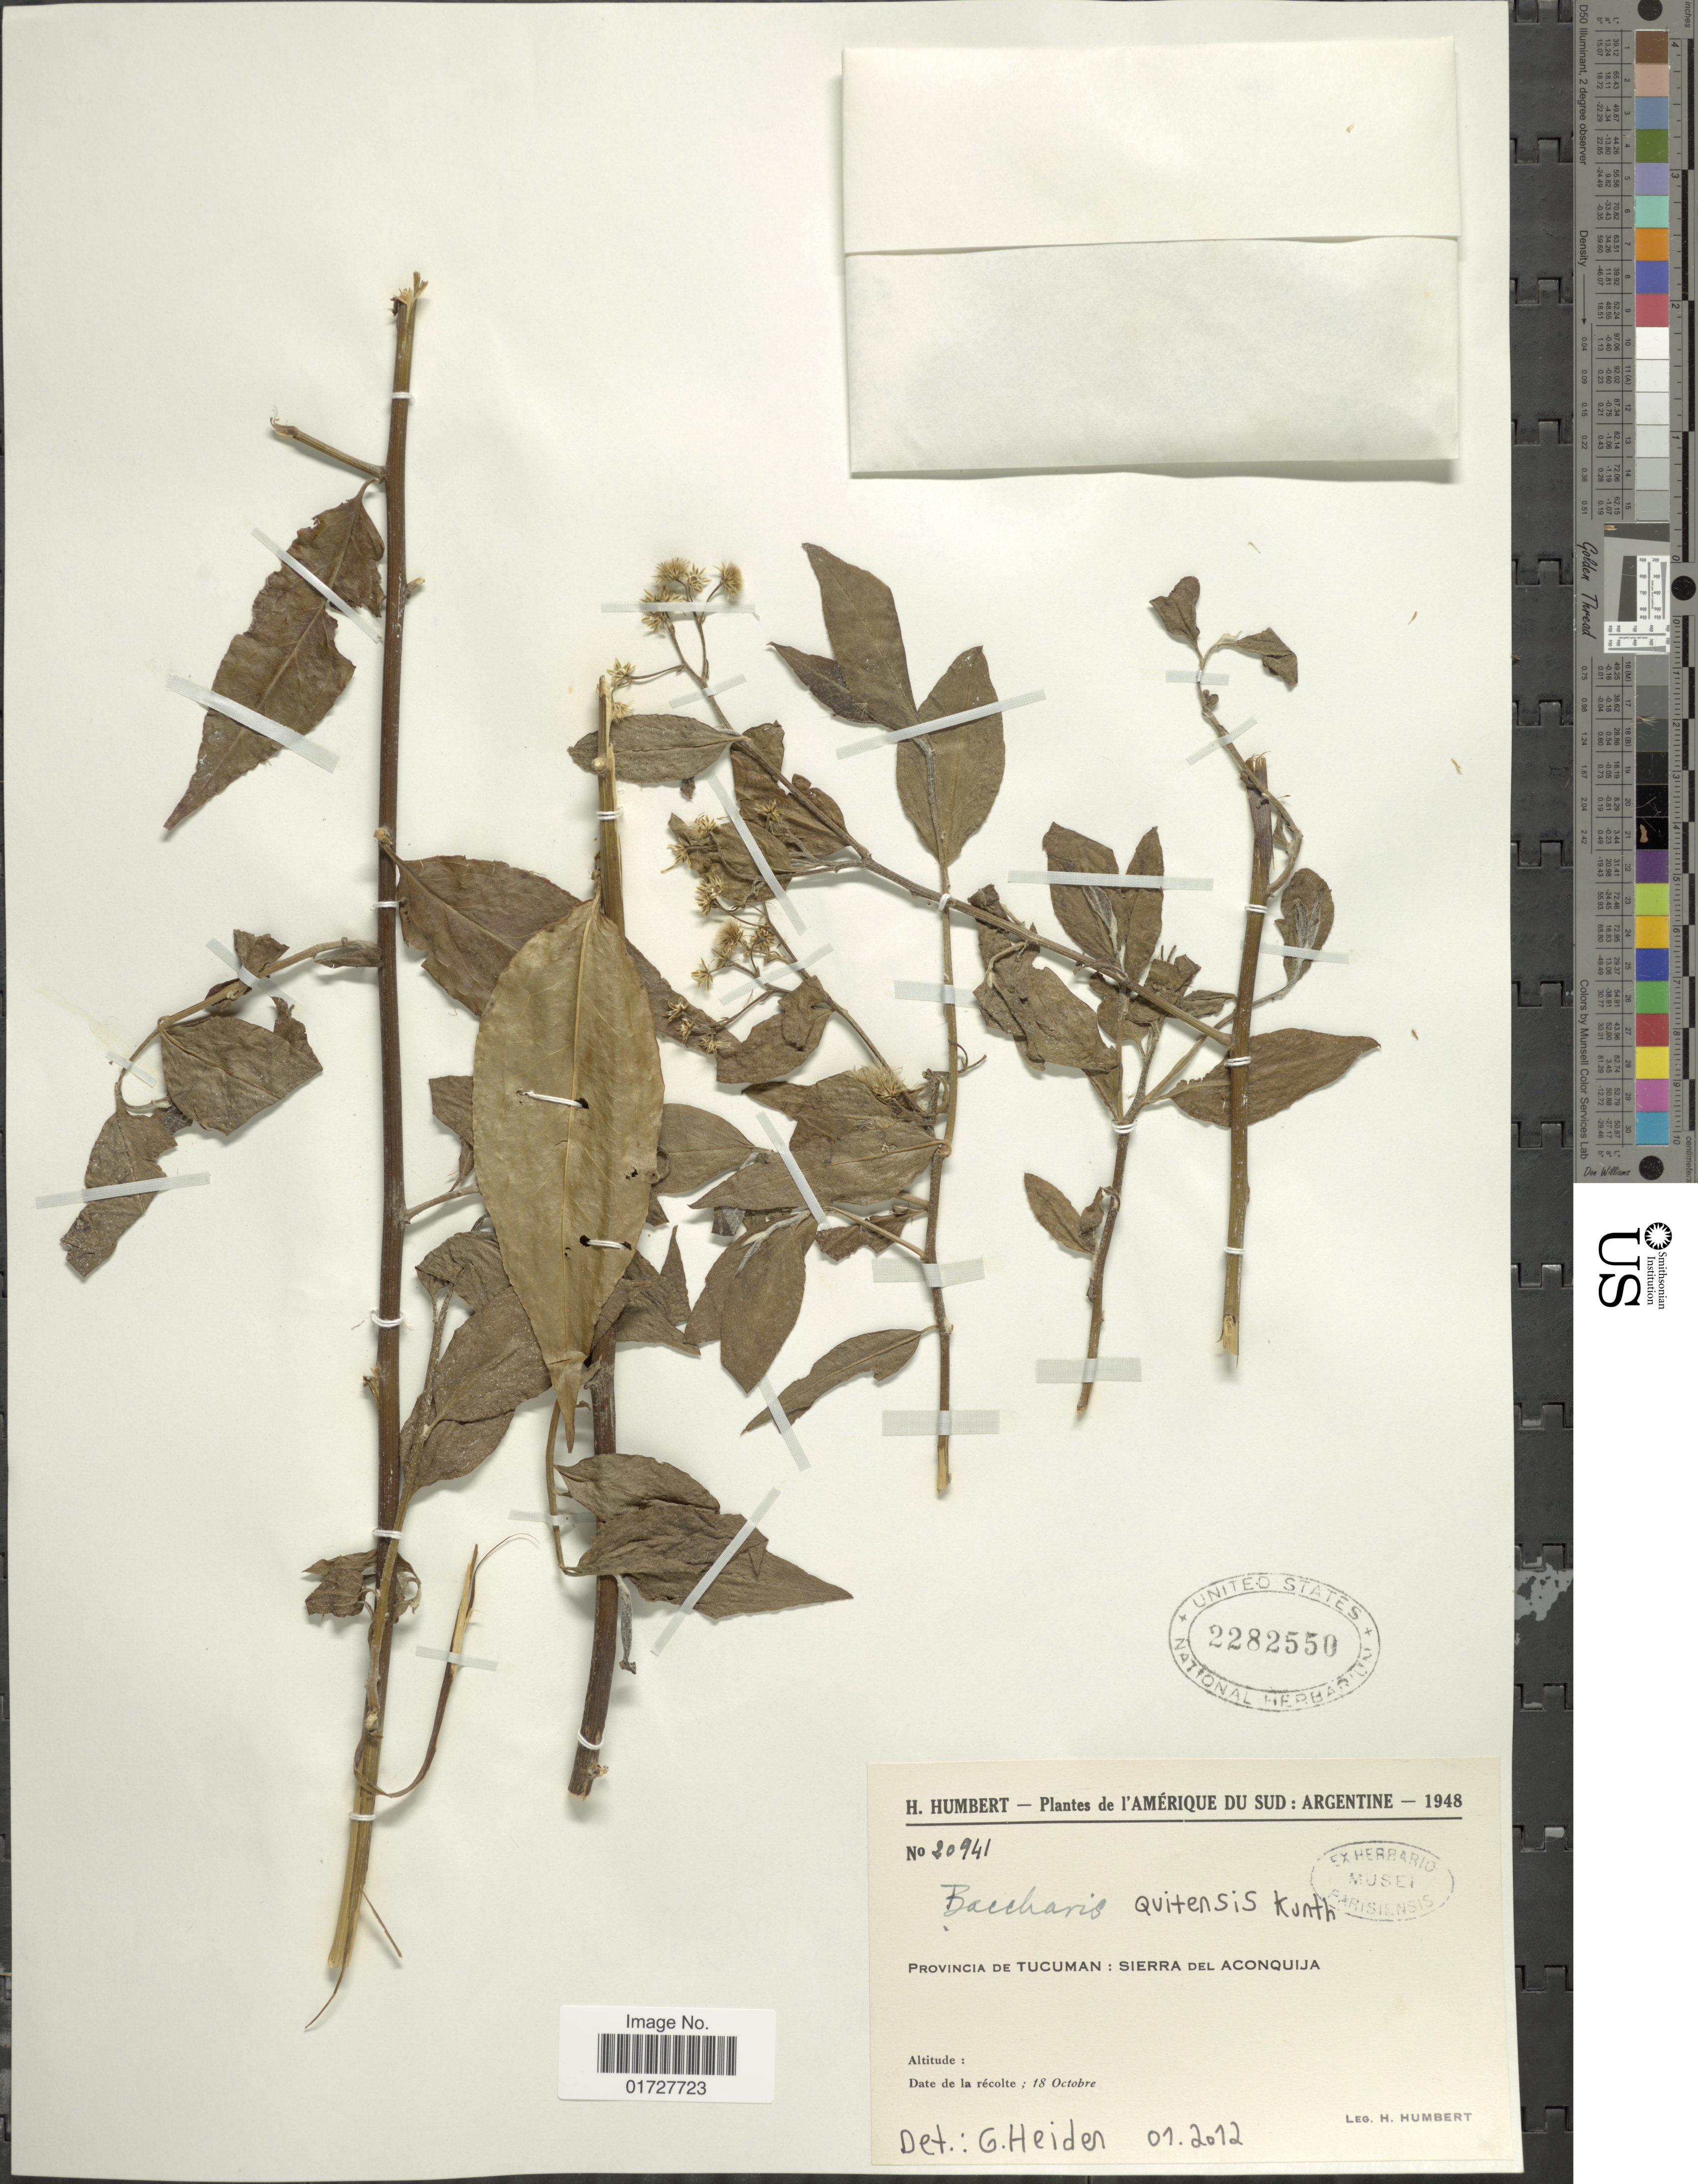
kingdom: Plantae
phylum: Tracheophyta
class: Magnoliopsida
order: Asterales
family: Asteraceae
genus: Baccharis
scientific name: Baccharis quitensis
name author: Kunth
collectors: H. Humbert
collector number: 20941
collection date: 1948-10-18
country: Argentina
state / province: Tucuman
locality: L'Amerique du Sud, Sierra del Aconquija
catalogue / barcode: US 2282550